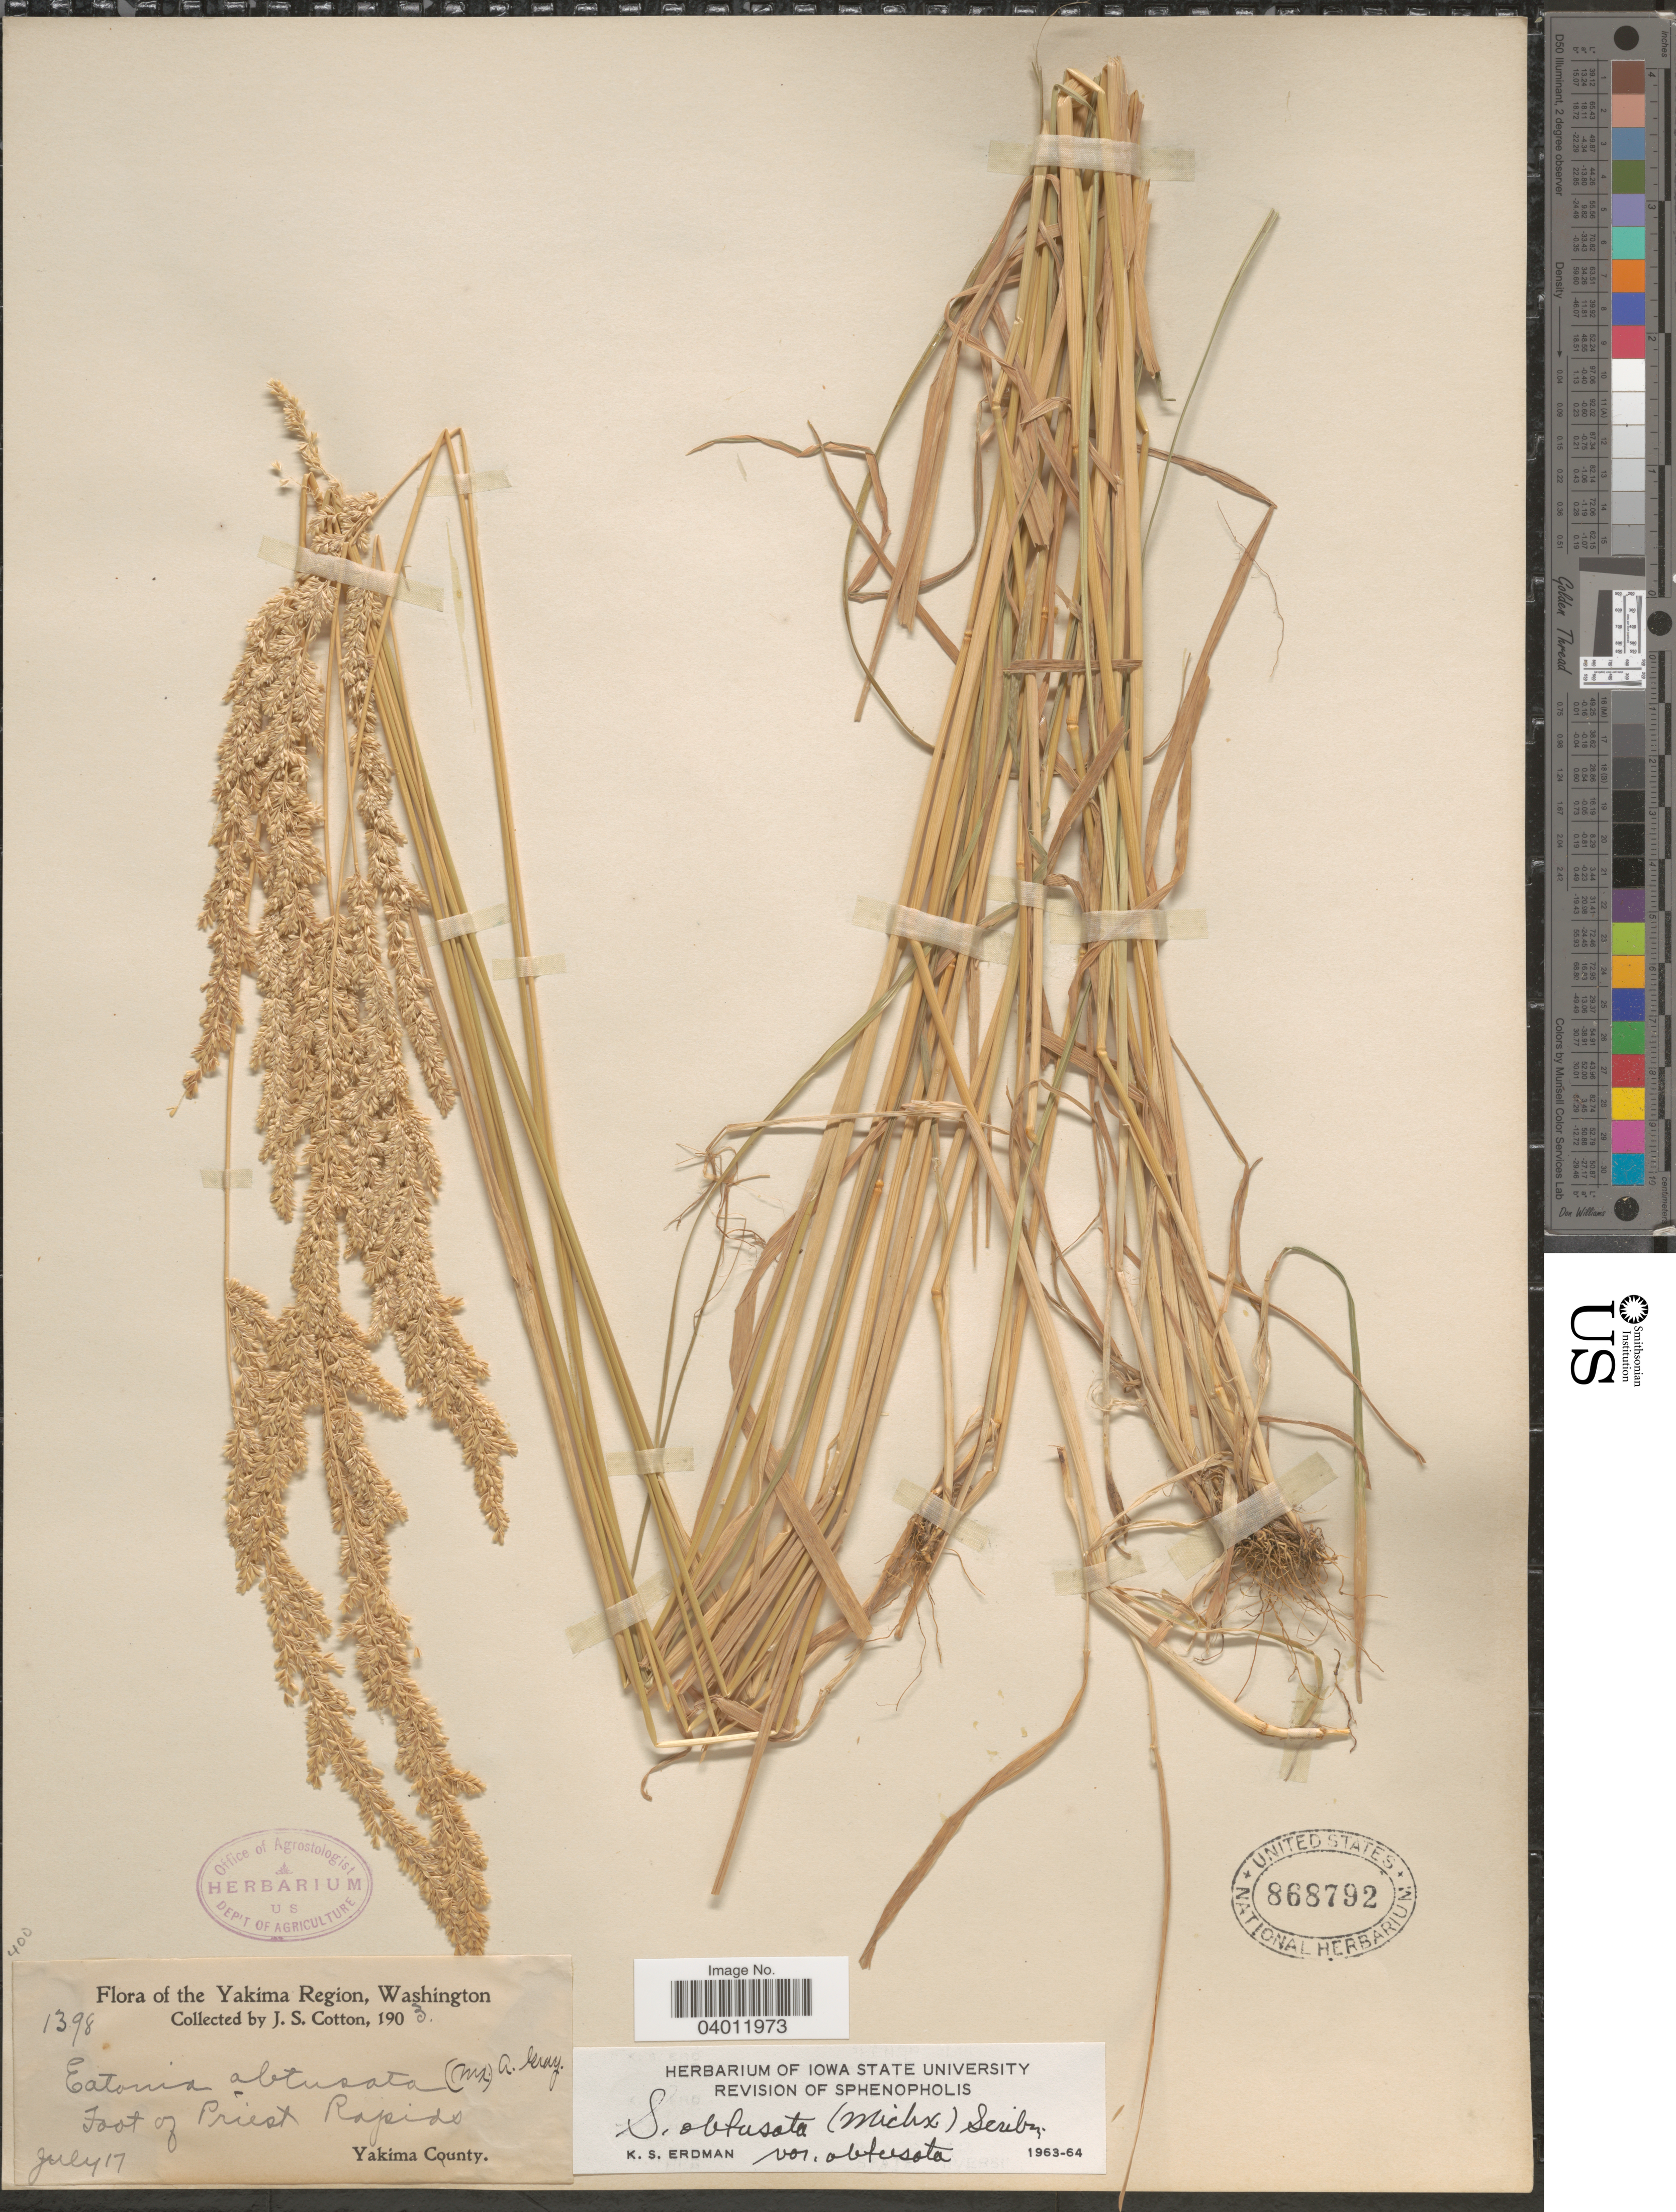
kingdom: Plantae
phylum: Tracheophyta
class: Liliopsida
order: Poales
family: Poaceae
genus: Sphenopholis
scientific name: Sphenopholis obtusata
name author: (Michx.) Scribn.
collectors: J. S. Cotton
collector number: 1398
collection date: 1903-07-17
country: United States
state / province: Washington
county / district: Yakima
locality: The Yakima Region. Foot of Priest Rapids. Yakima County.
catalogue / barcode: US 868792